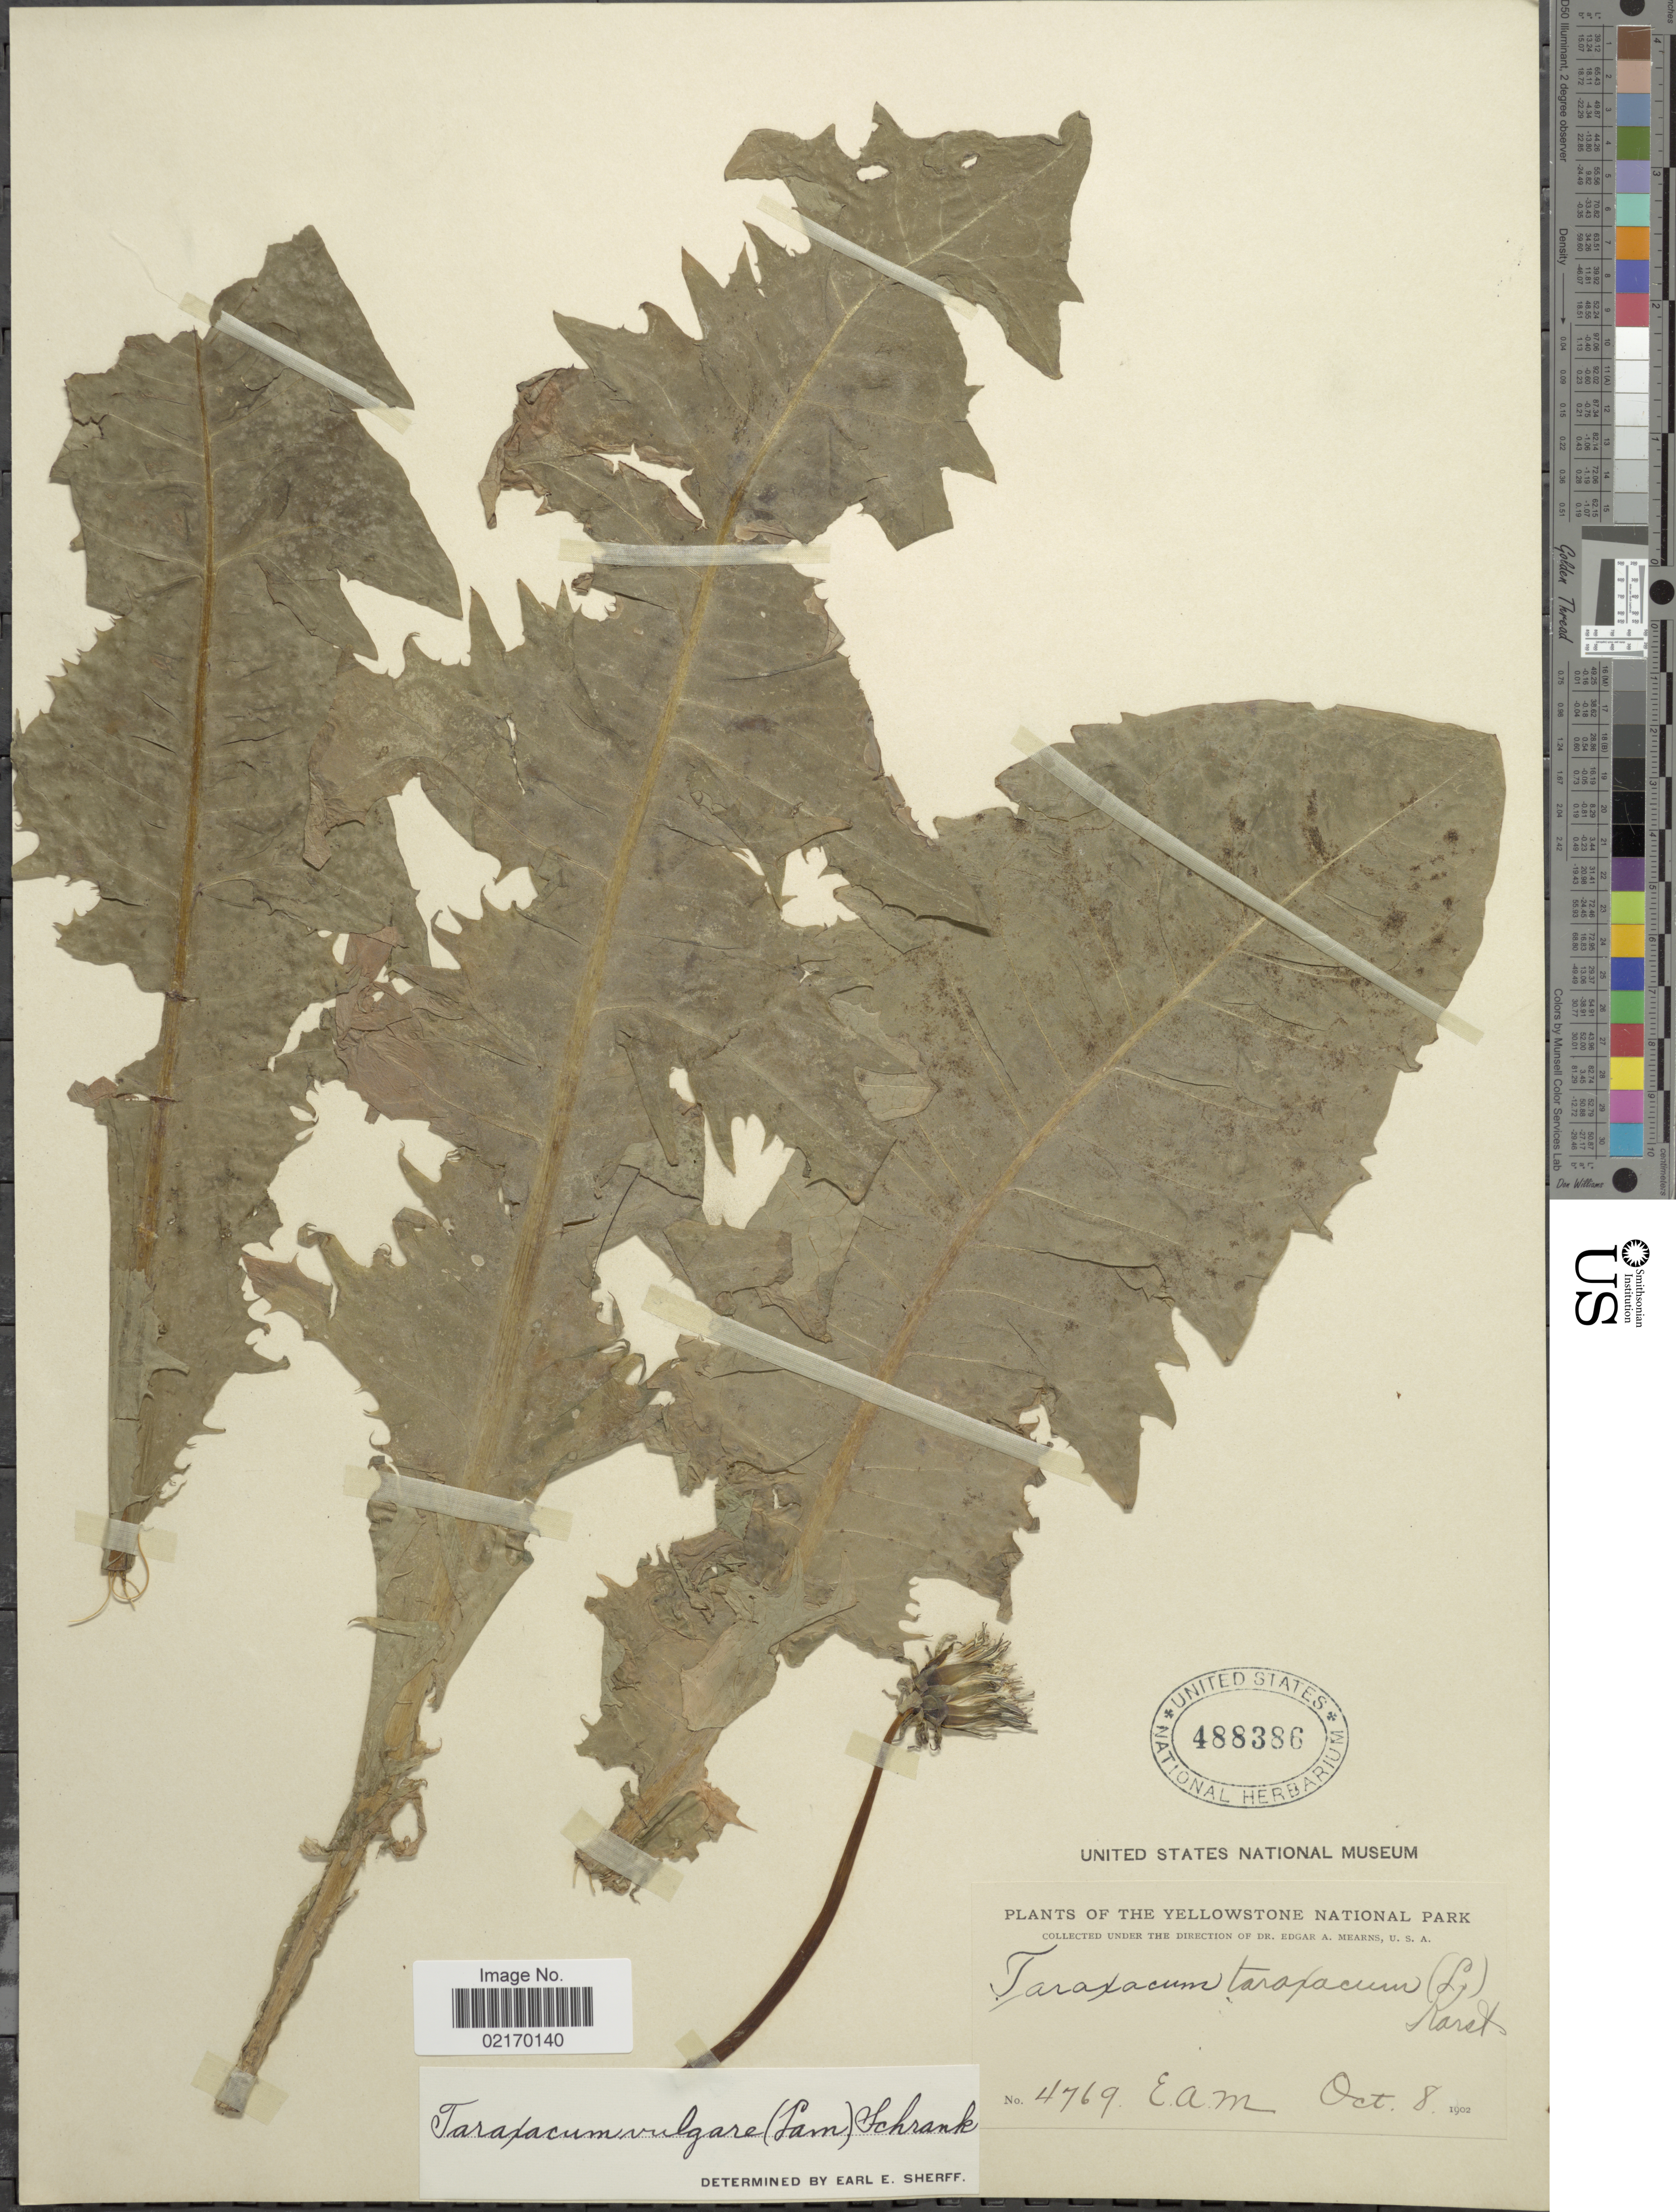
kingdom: Plantae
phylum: Tracheophyta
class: Magnoliopsida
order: Asterales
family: Asteraceae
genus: Taraxacum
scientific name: Taraxacum officinale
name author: G.H. Weber ex F.H. Wigg.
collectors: E. A. Mearns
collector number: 4769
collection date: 1902-10-08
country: United States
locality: Yellowstone National Park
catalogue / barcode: US 488386